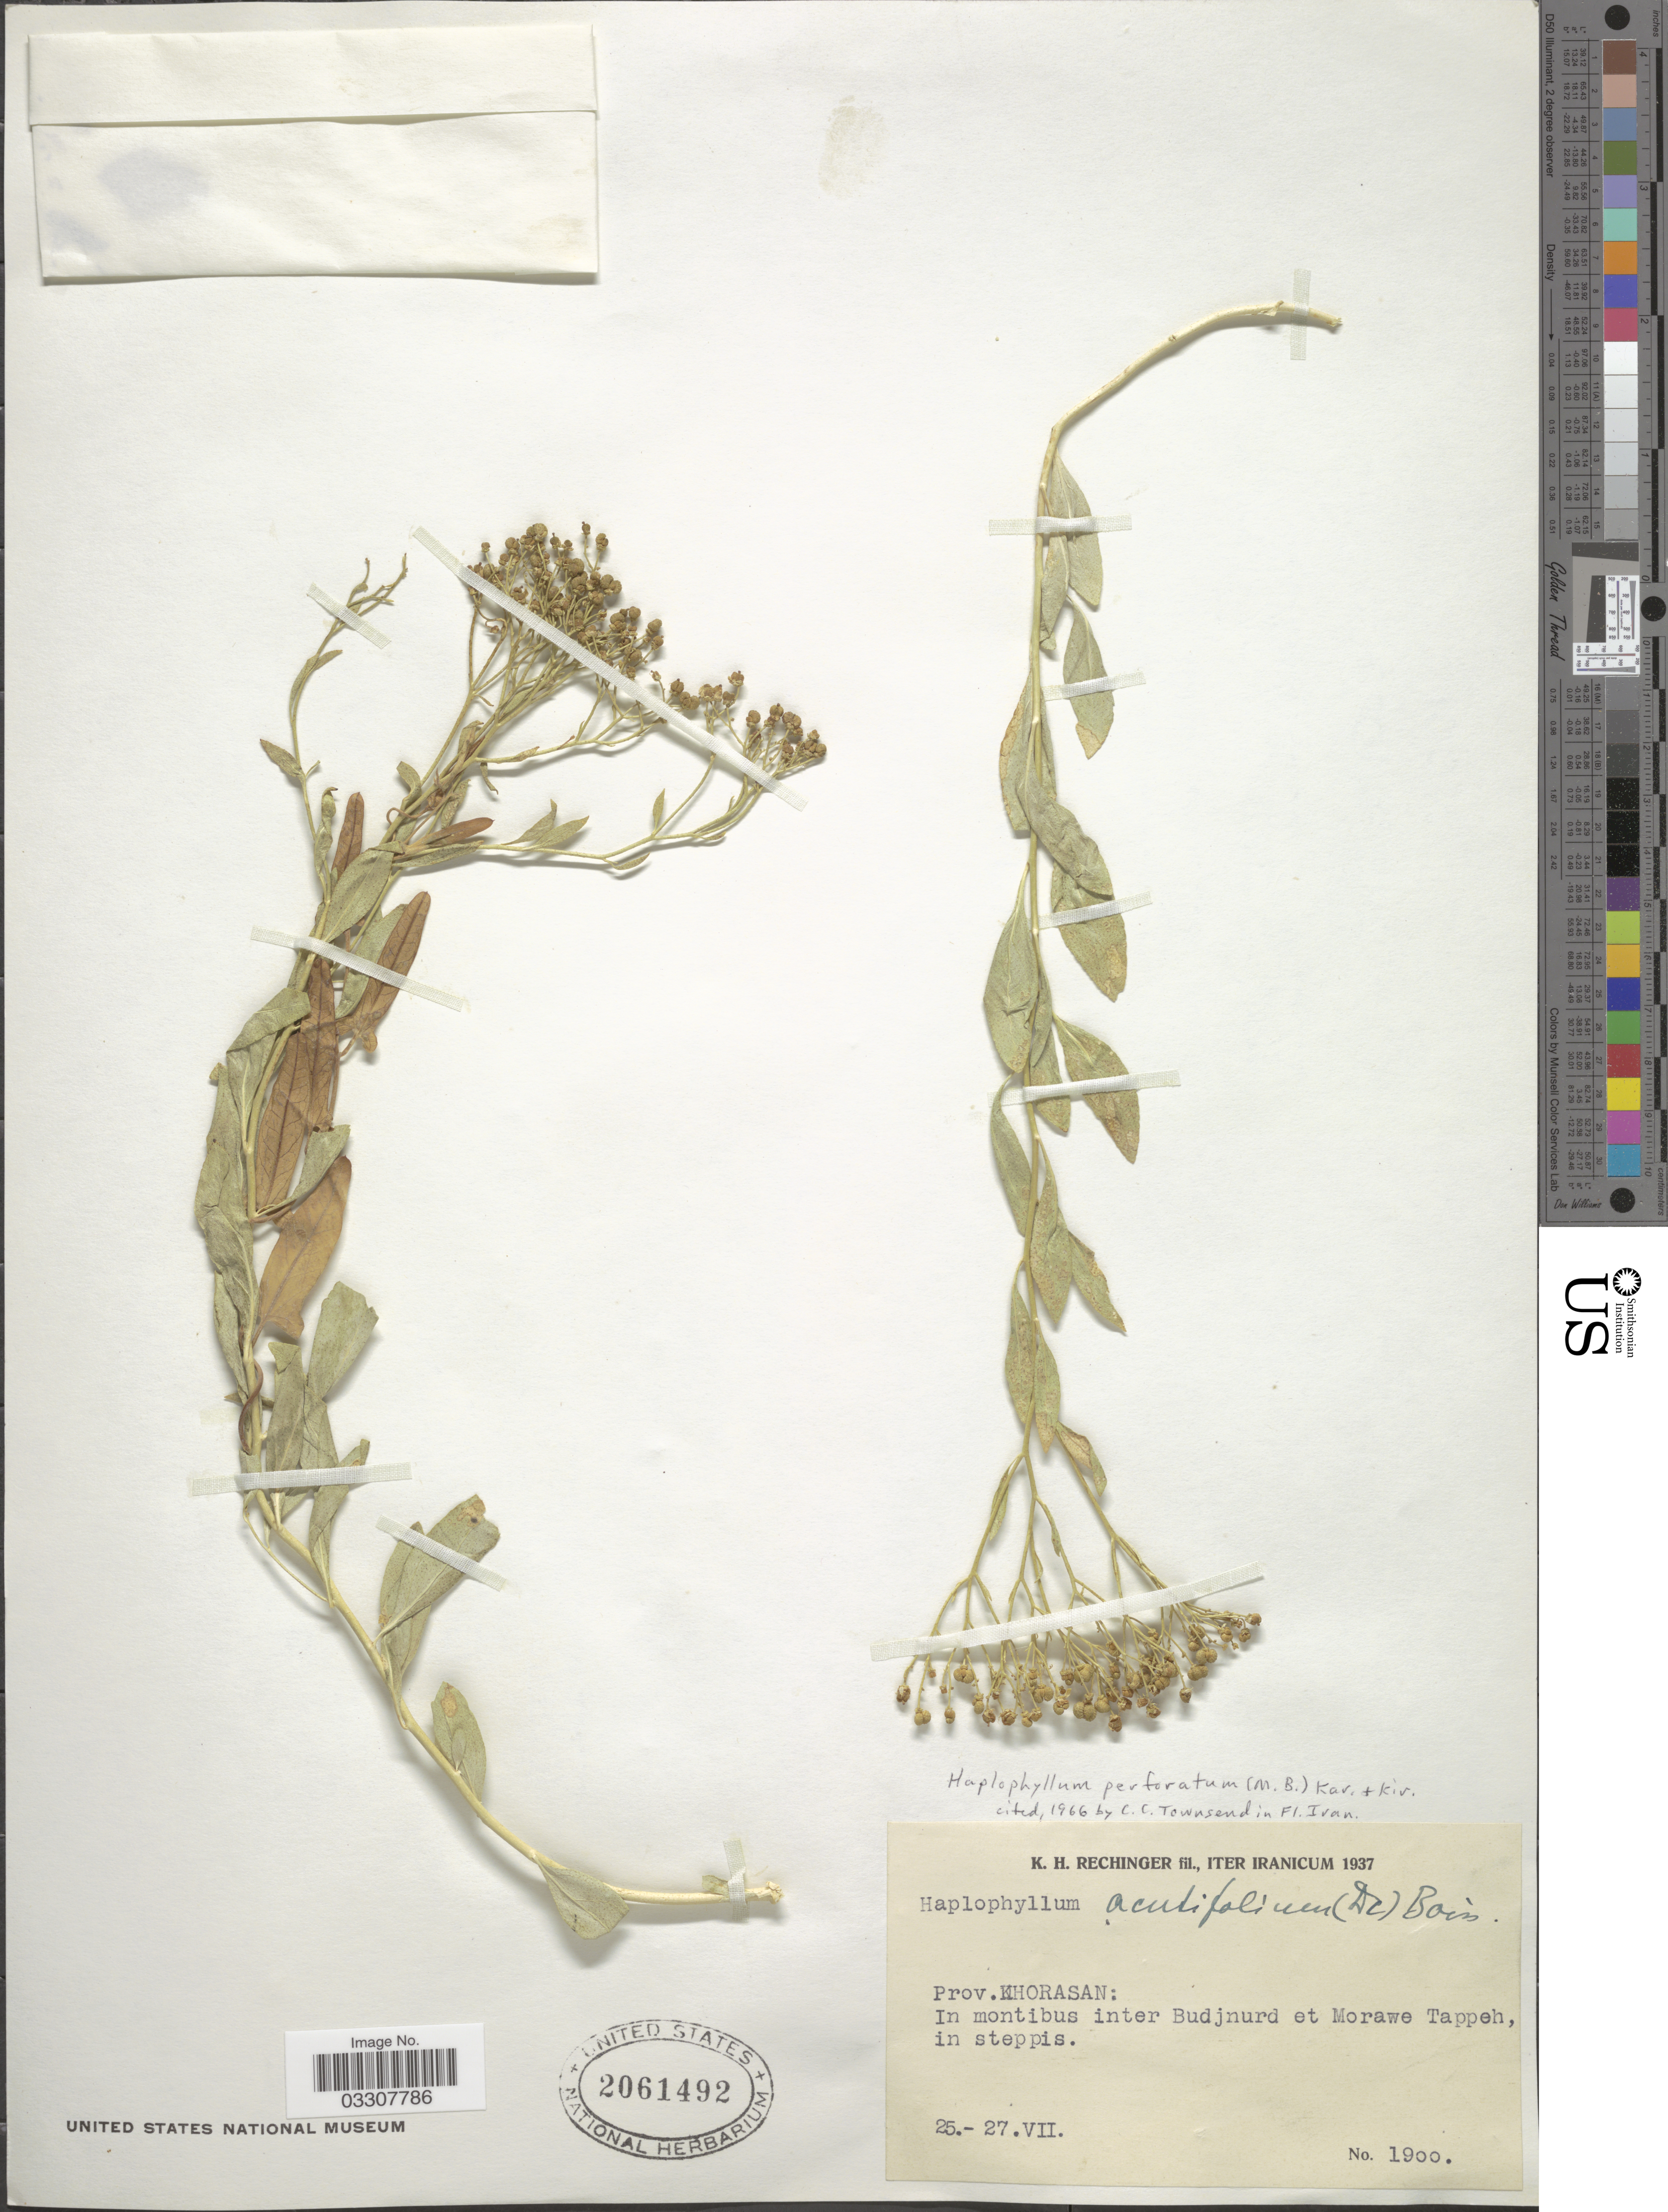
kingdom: Plantae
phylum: Tracheophyta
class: Magnoliopsida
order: Sapindales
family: Rutaceae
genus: Haplophyllum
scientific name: Haplophyllum acutifolium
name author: (DC.) G. Don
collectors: K. H. Rechinger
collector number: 1900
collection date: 1937-07-25/1937-07-27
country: Iran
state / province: Khorasan [obsolete]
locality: Iter Iranicum. In montibus inter Budjnurd et Morawe Tappeh, in steppis.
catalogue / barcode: US 2061492